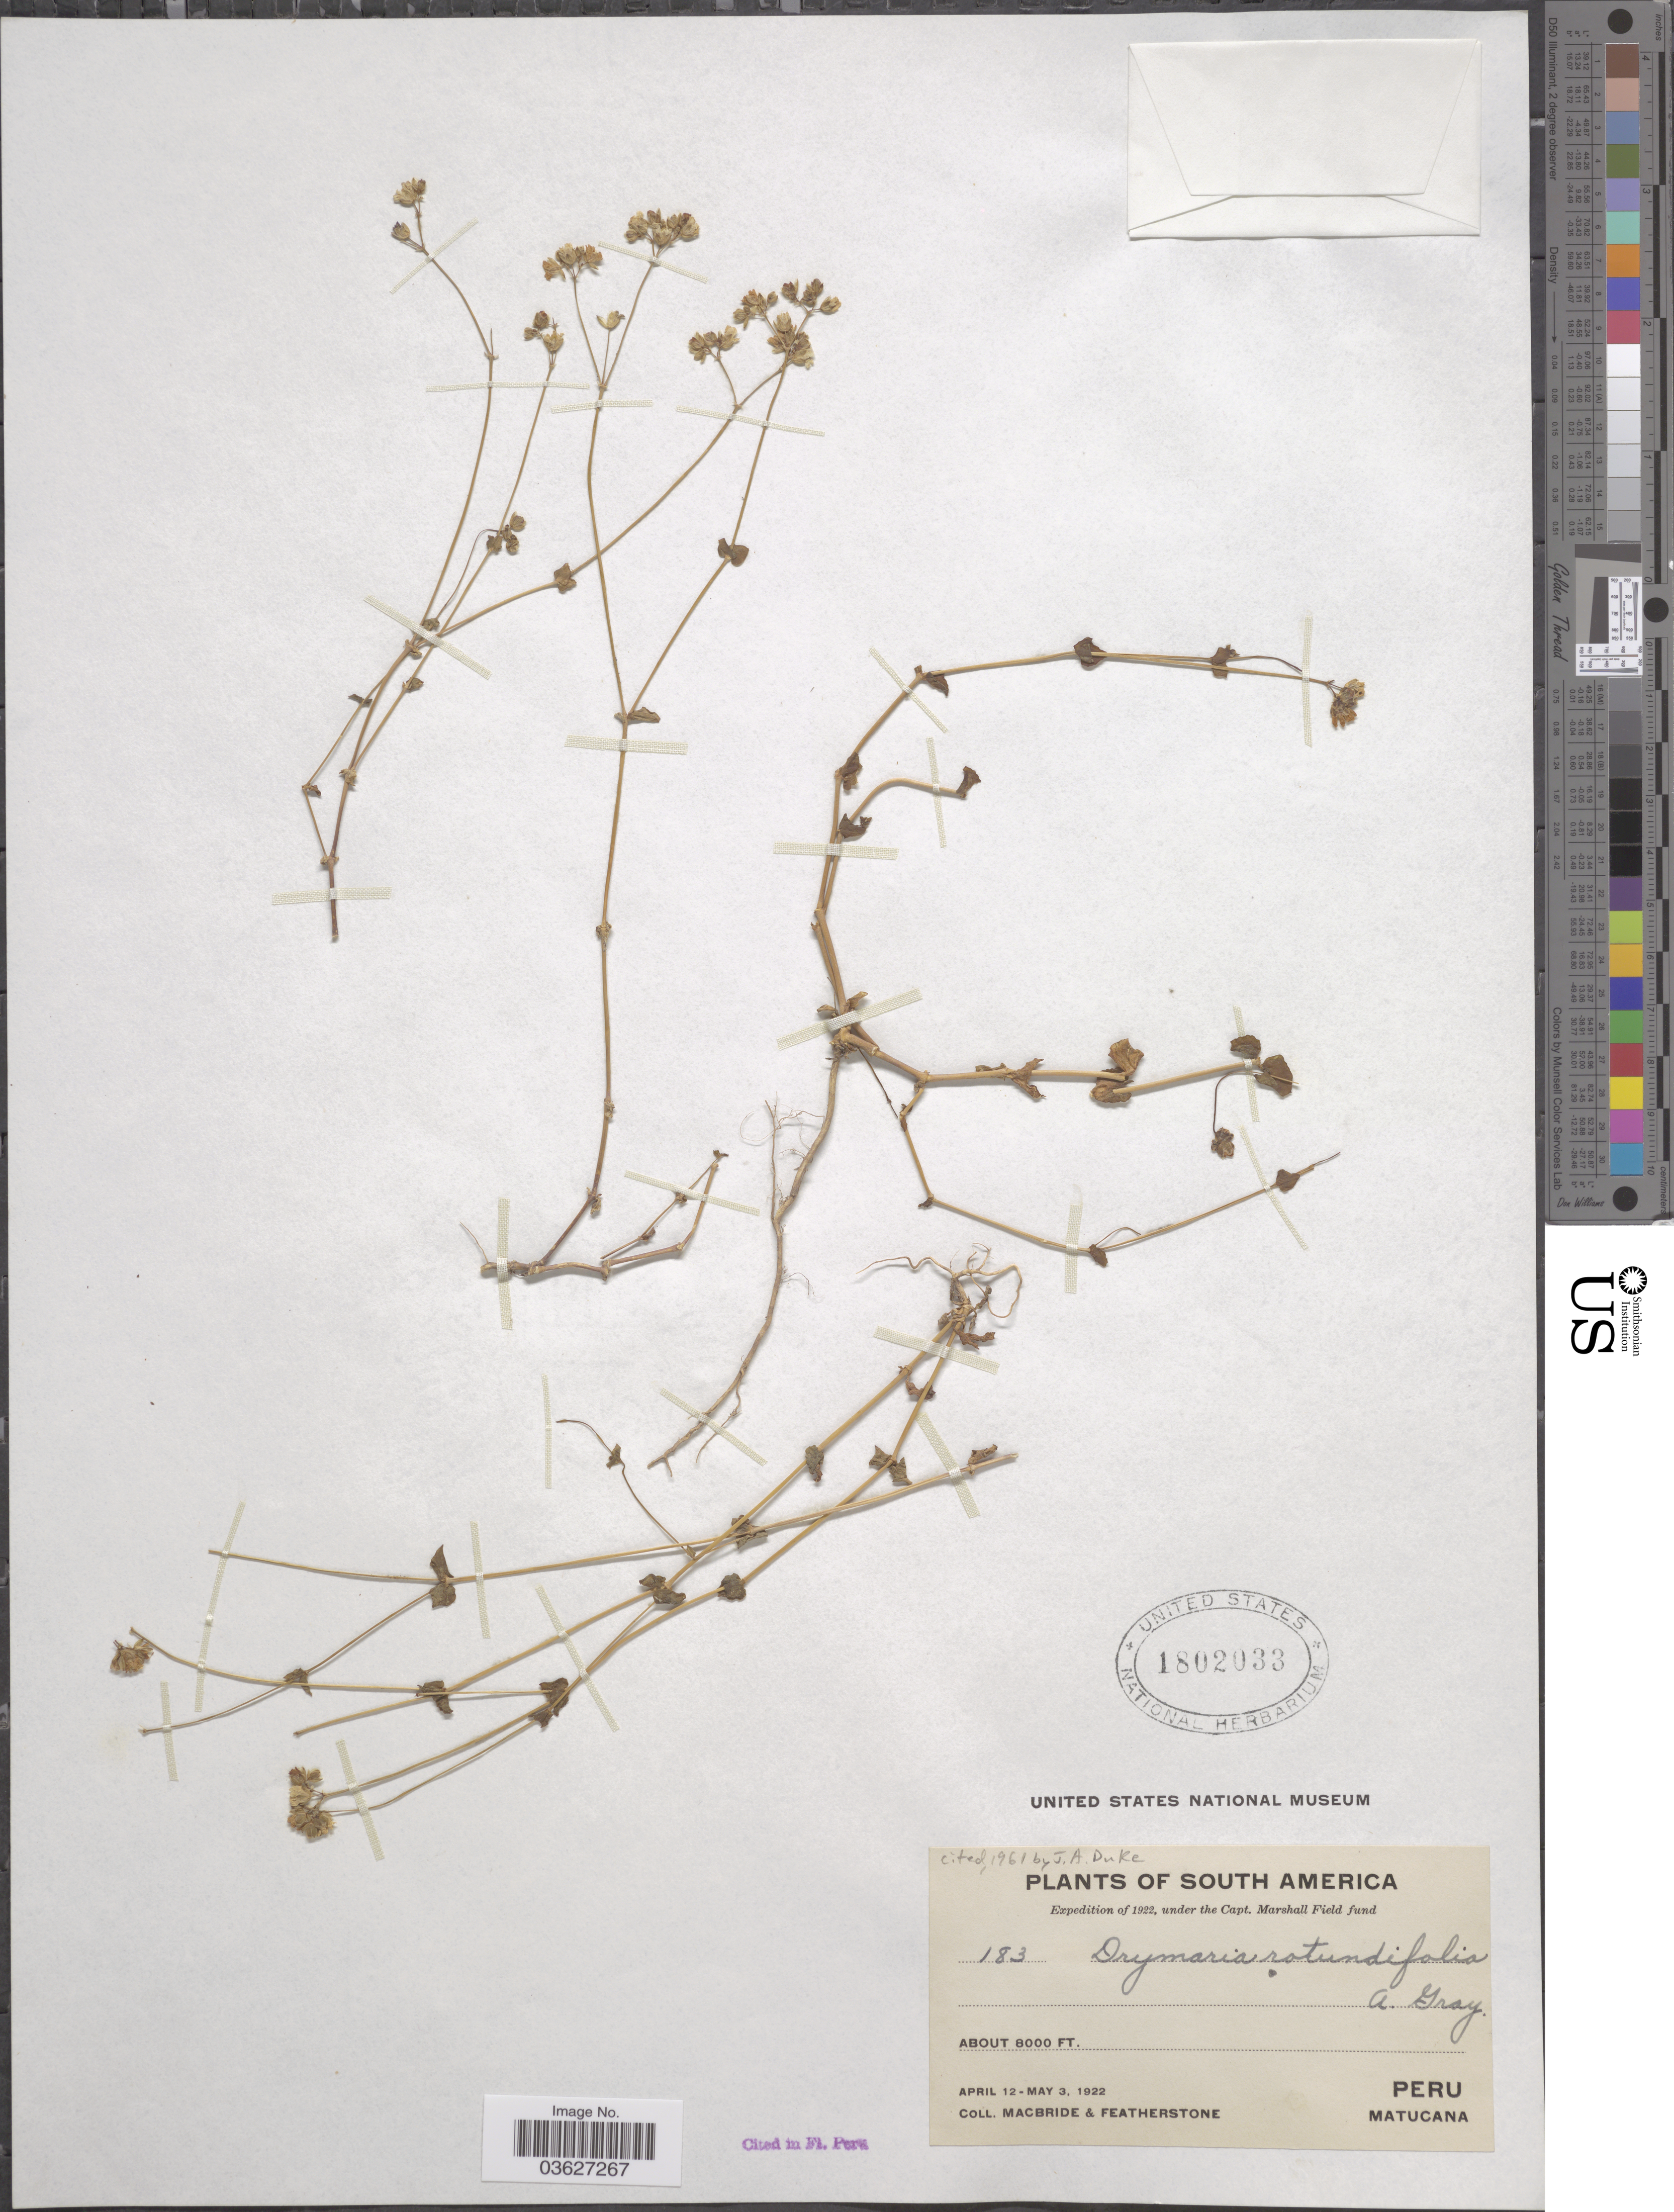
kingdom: Plantae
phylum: Tracheophyta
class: Magnoliopsida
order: Caryophyllales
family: Caryophyllaceae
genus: Drymaria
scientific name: Drymaria rotundifolia var. rotundifolia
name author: A. Gray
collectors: Macbride, -- & -. Featherstone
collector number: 183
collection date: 1922-04-12/1922-05-03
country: Peru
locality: Matucana.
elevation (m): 2438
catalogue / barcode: US 1802033